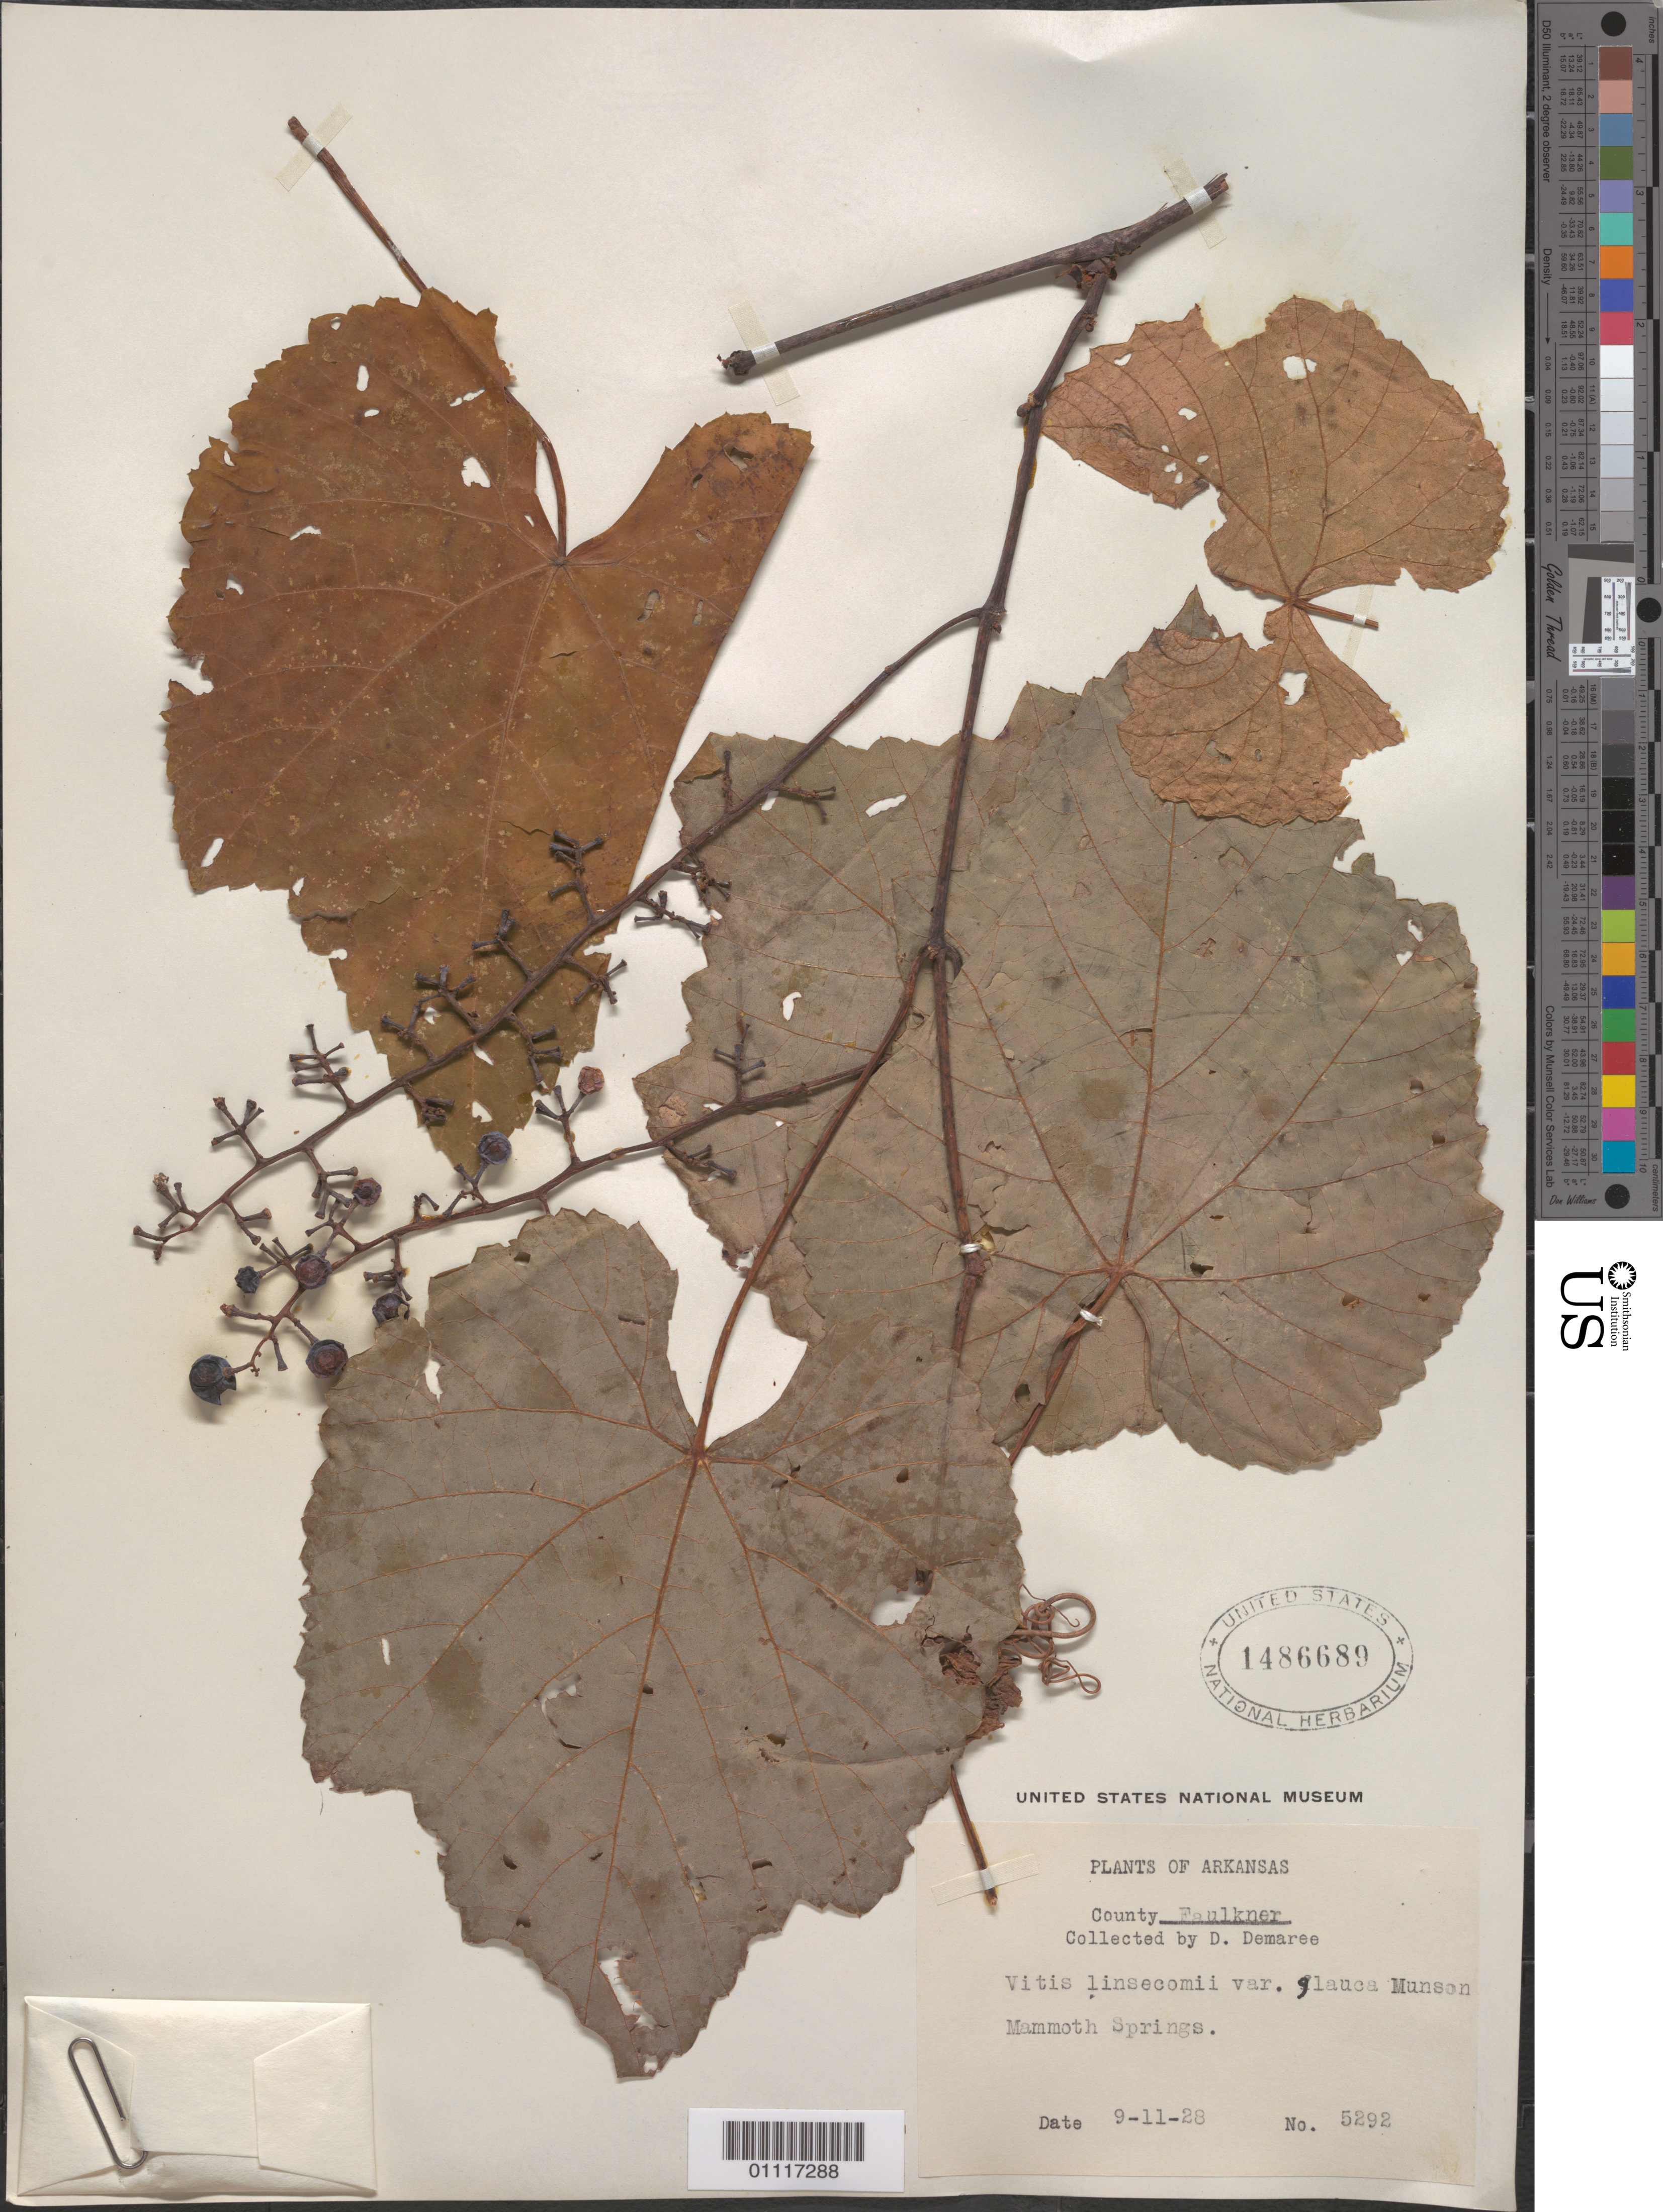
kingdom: Plantae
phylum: Tracheophyta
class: Magnoliopsida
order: Vitales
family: Vitaceae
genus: Vitis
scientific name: Vitis linsecomii var. glauca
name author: Munson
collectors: D. Demaree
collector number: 5292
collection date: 1928-09-11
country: United States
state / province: Arkansas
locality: Mammoth Springs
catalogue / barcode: US 1486689